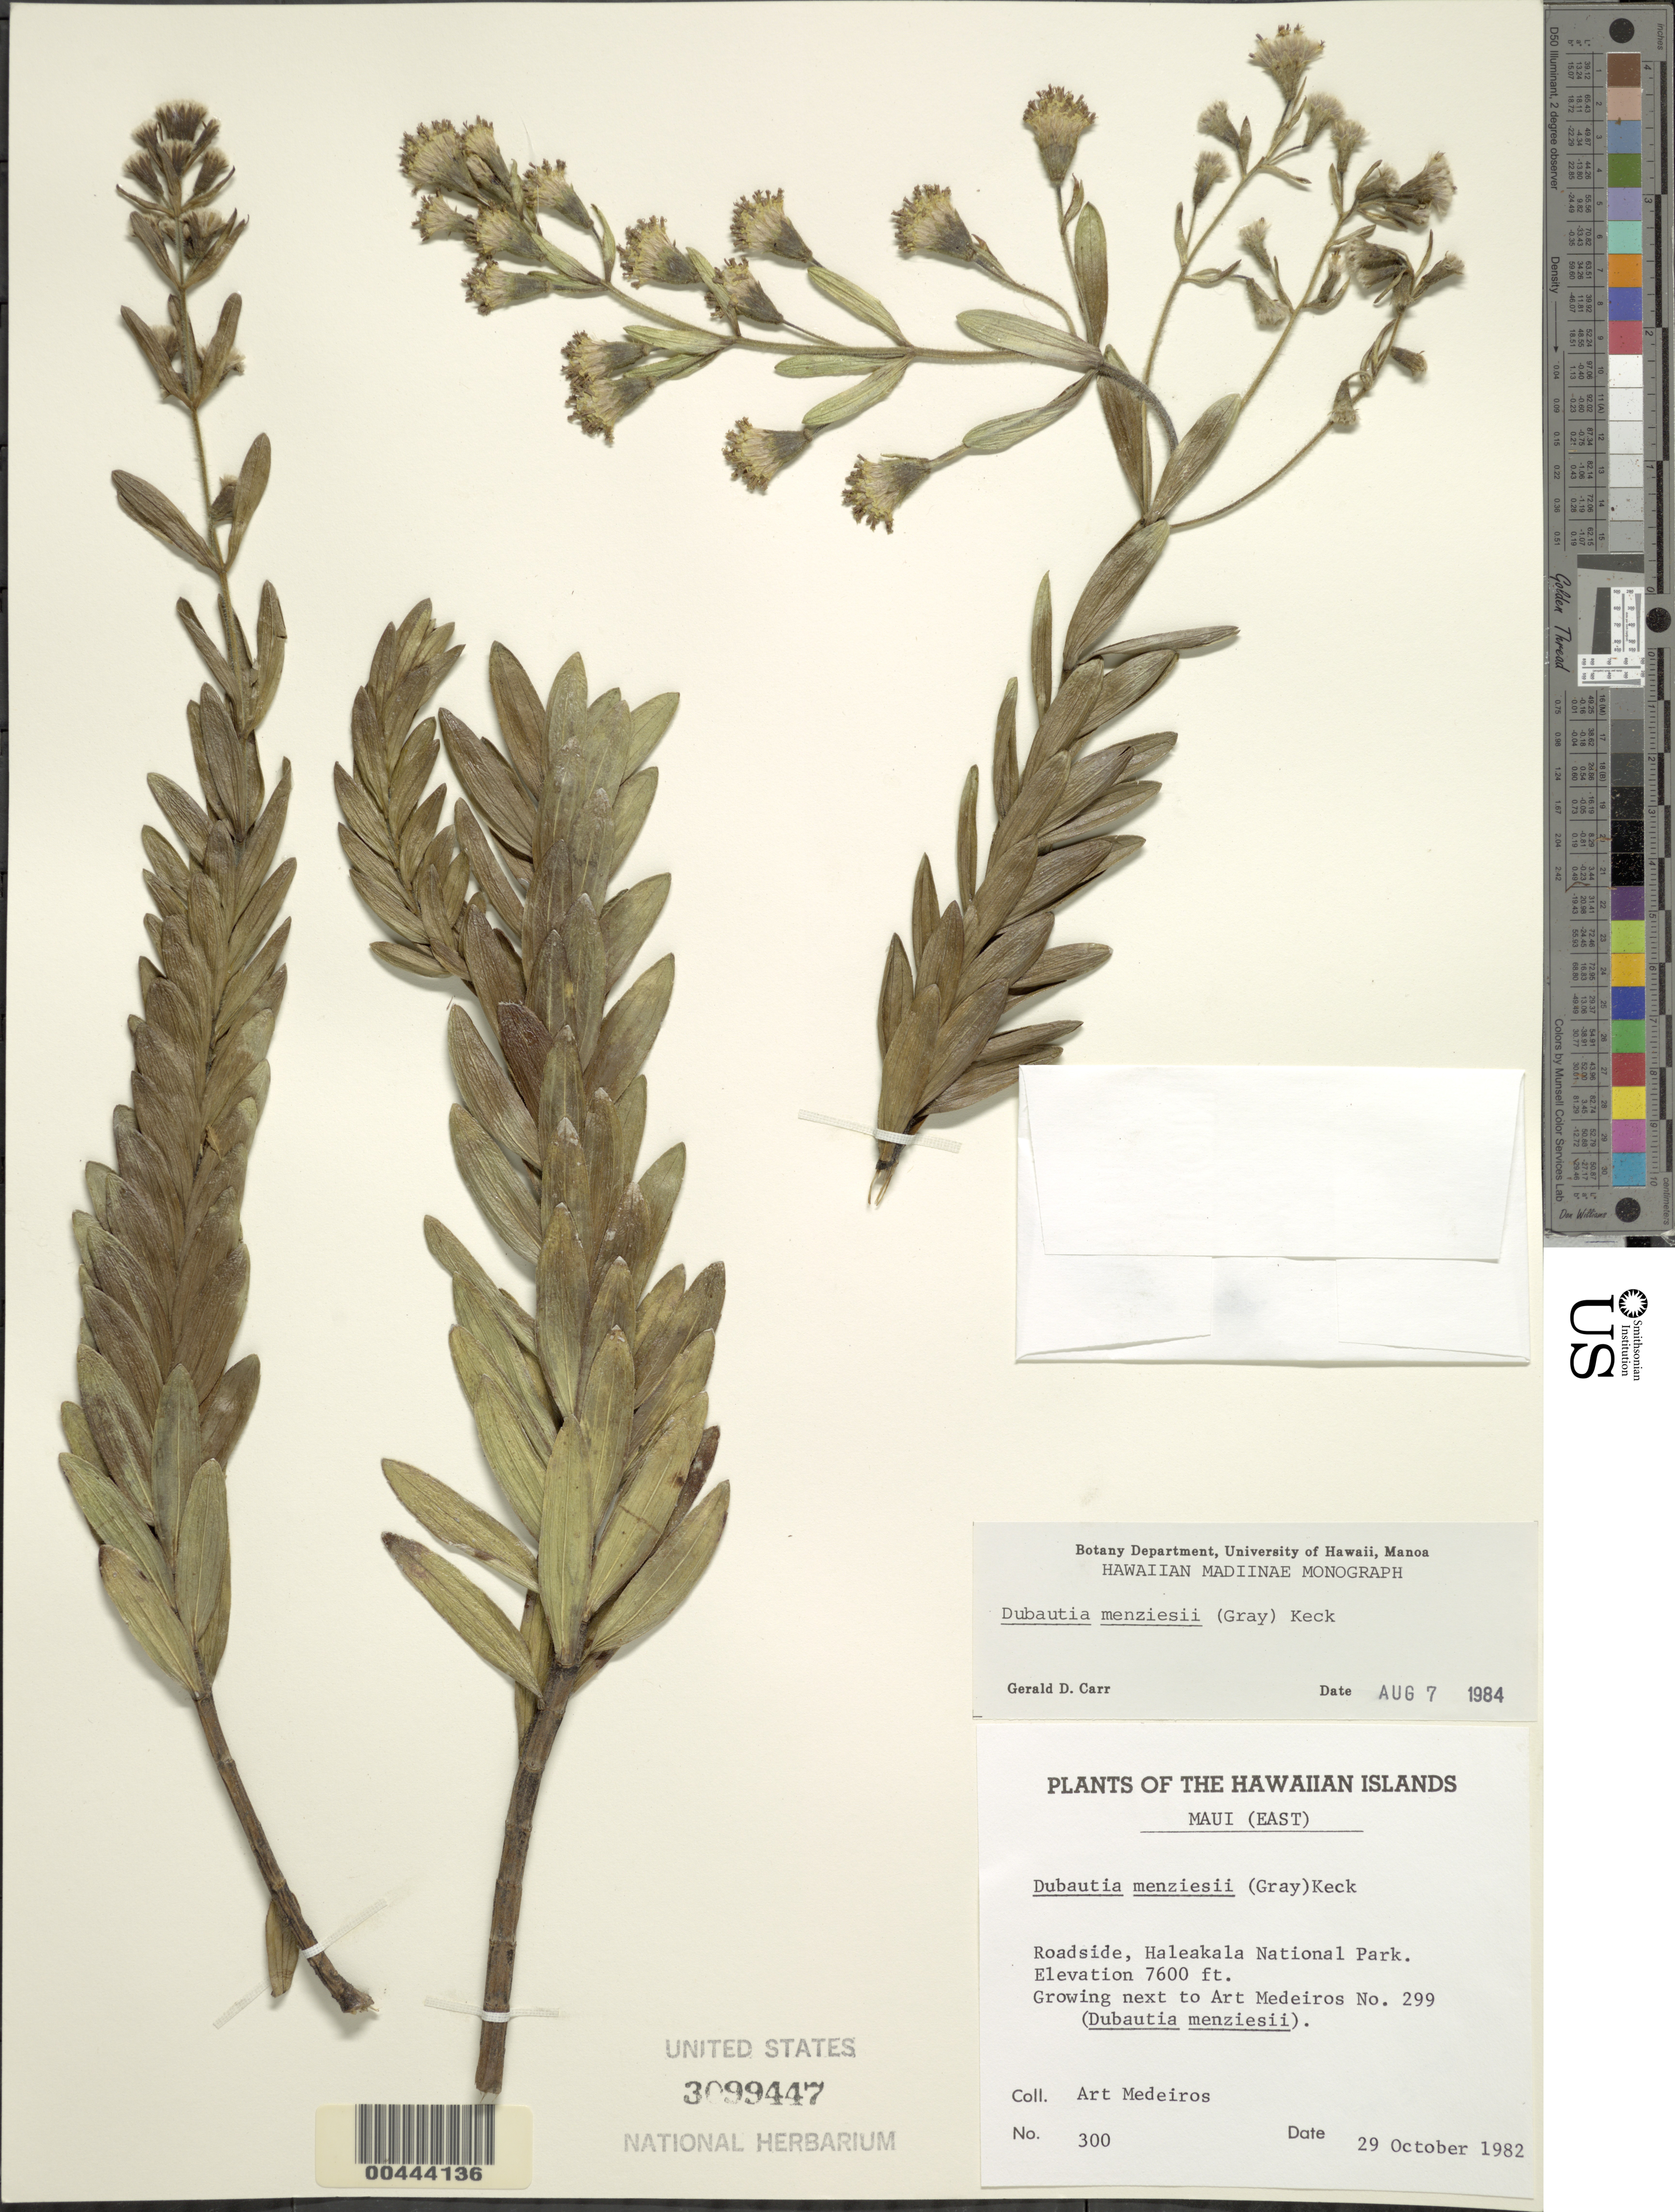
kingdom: Plantae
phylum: Tracheophyta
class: Magnoliopsida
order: Asterales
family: Asteraceae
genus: Dubautia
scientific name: Dubautia menziesii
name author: (A. Gray) D.D. Keck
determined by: Carr, G. D.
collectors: A. Medeiros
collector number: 300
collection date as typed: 29 Oct 1982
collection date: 1982-10-29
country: United States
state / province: Hawaii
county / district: Maui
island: Maui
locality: Roadside, Haleakala National Park, E Maui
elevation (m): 2316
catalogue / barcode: US 3099447